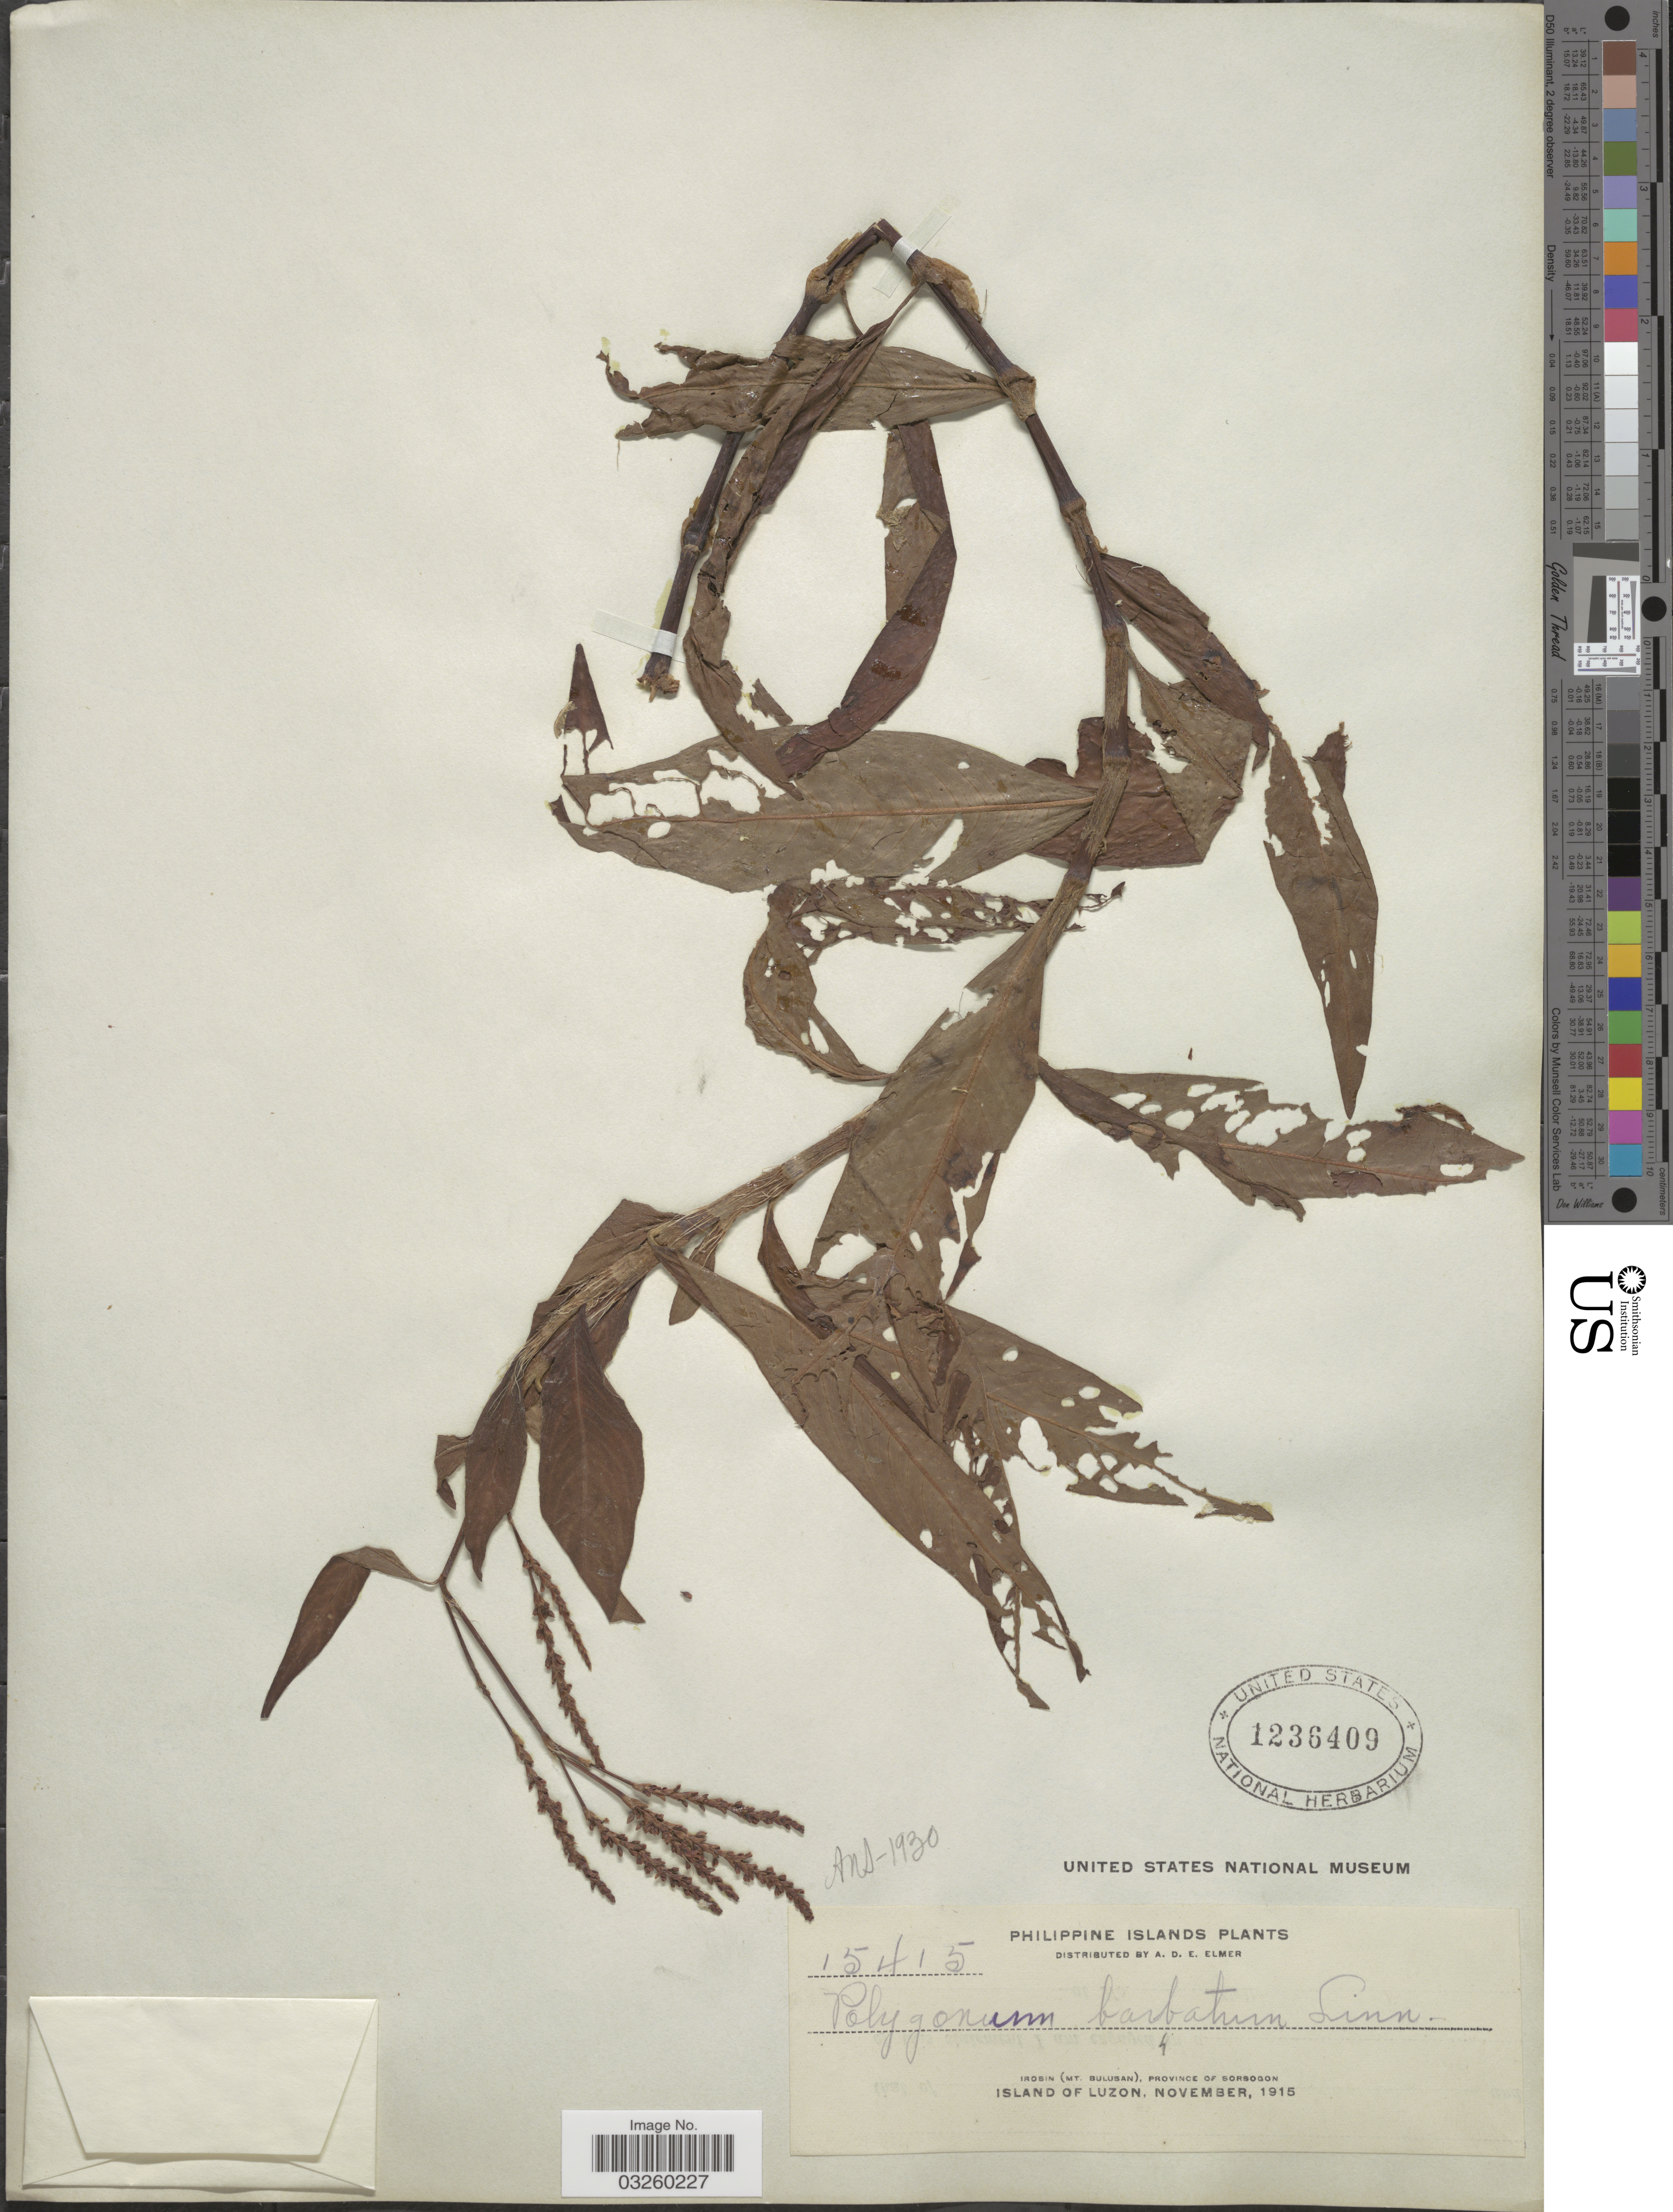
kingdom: Plantae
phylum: Tracheophyta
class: Magnoliopsida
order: Caryophyllales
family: Polygonaceae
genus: Polygonum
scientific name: Polygonum barbatum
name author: L.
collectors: A. D. E. Elmer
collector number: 15415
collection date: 1915-11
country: Philippines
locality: Philippine Islands. Irosin (Mt. Bulusan), Province of Sorsogon. Island of Luzon.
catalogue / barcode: US 1236409